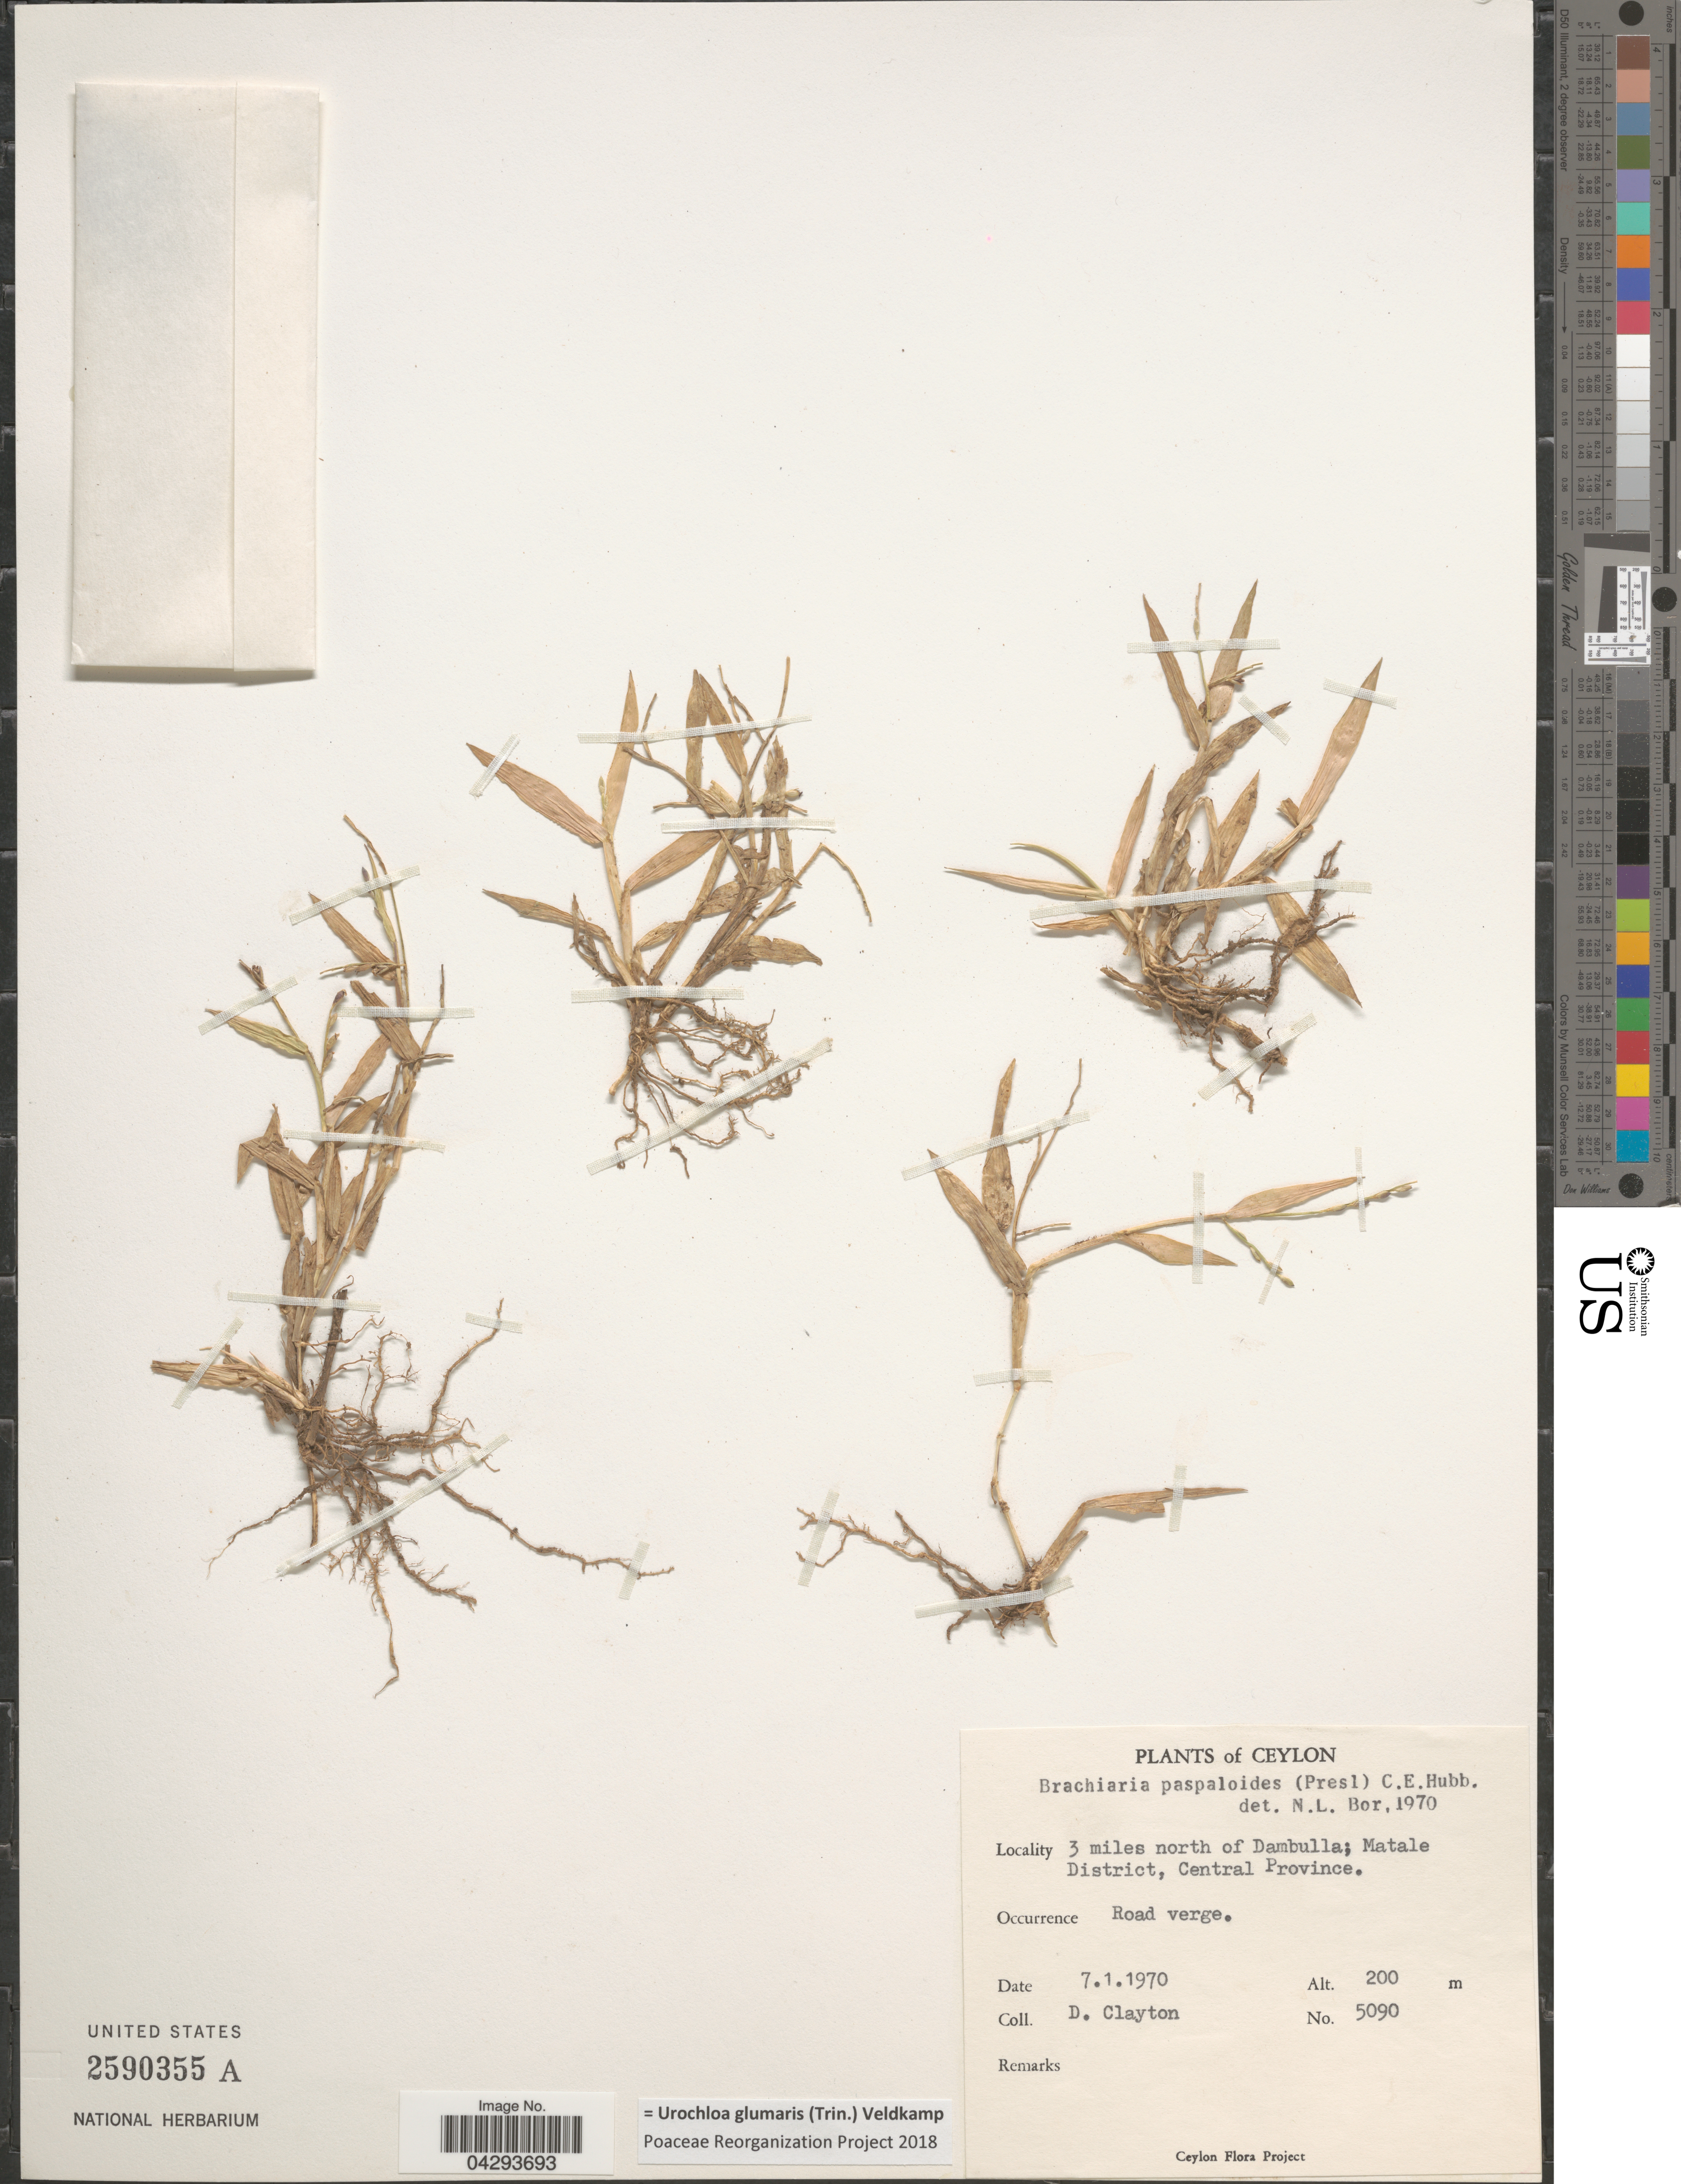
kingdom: Plantae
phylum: Tracheophyta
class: Liliopsida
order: Poales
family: Poaceae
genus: Urochloa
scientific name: Urochloa glumaris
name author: (Trin.) Veldkamp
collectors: D. Clayton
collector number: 5090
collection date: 1970-01-07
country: Sri Lanka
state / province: Central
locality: Ceylon. 3 miles north of Dambulla; Matale District.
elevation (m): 200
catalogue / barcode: US 2590355A